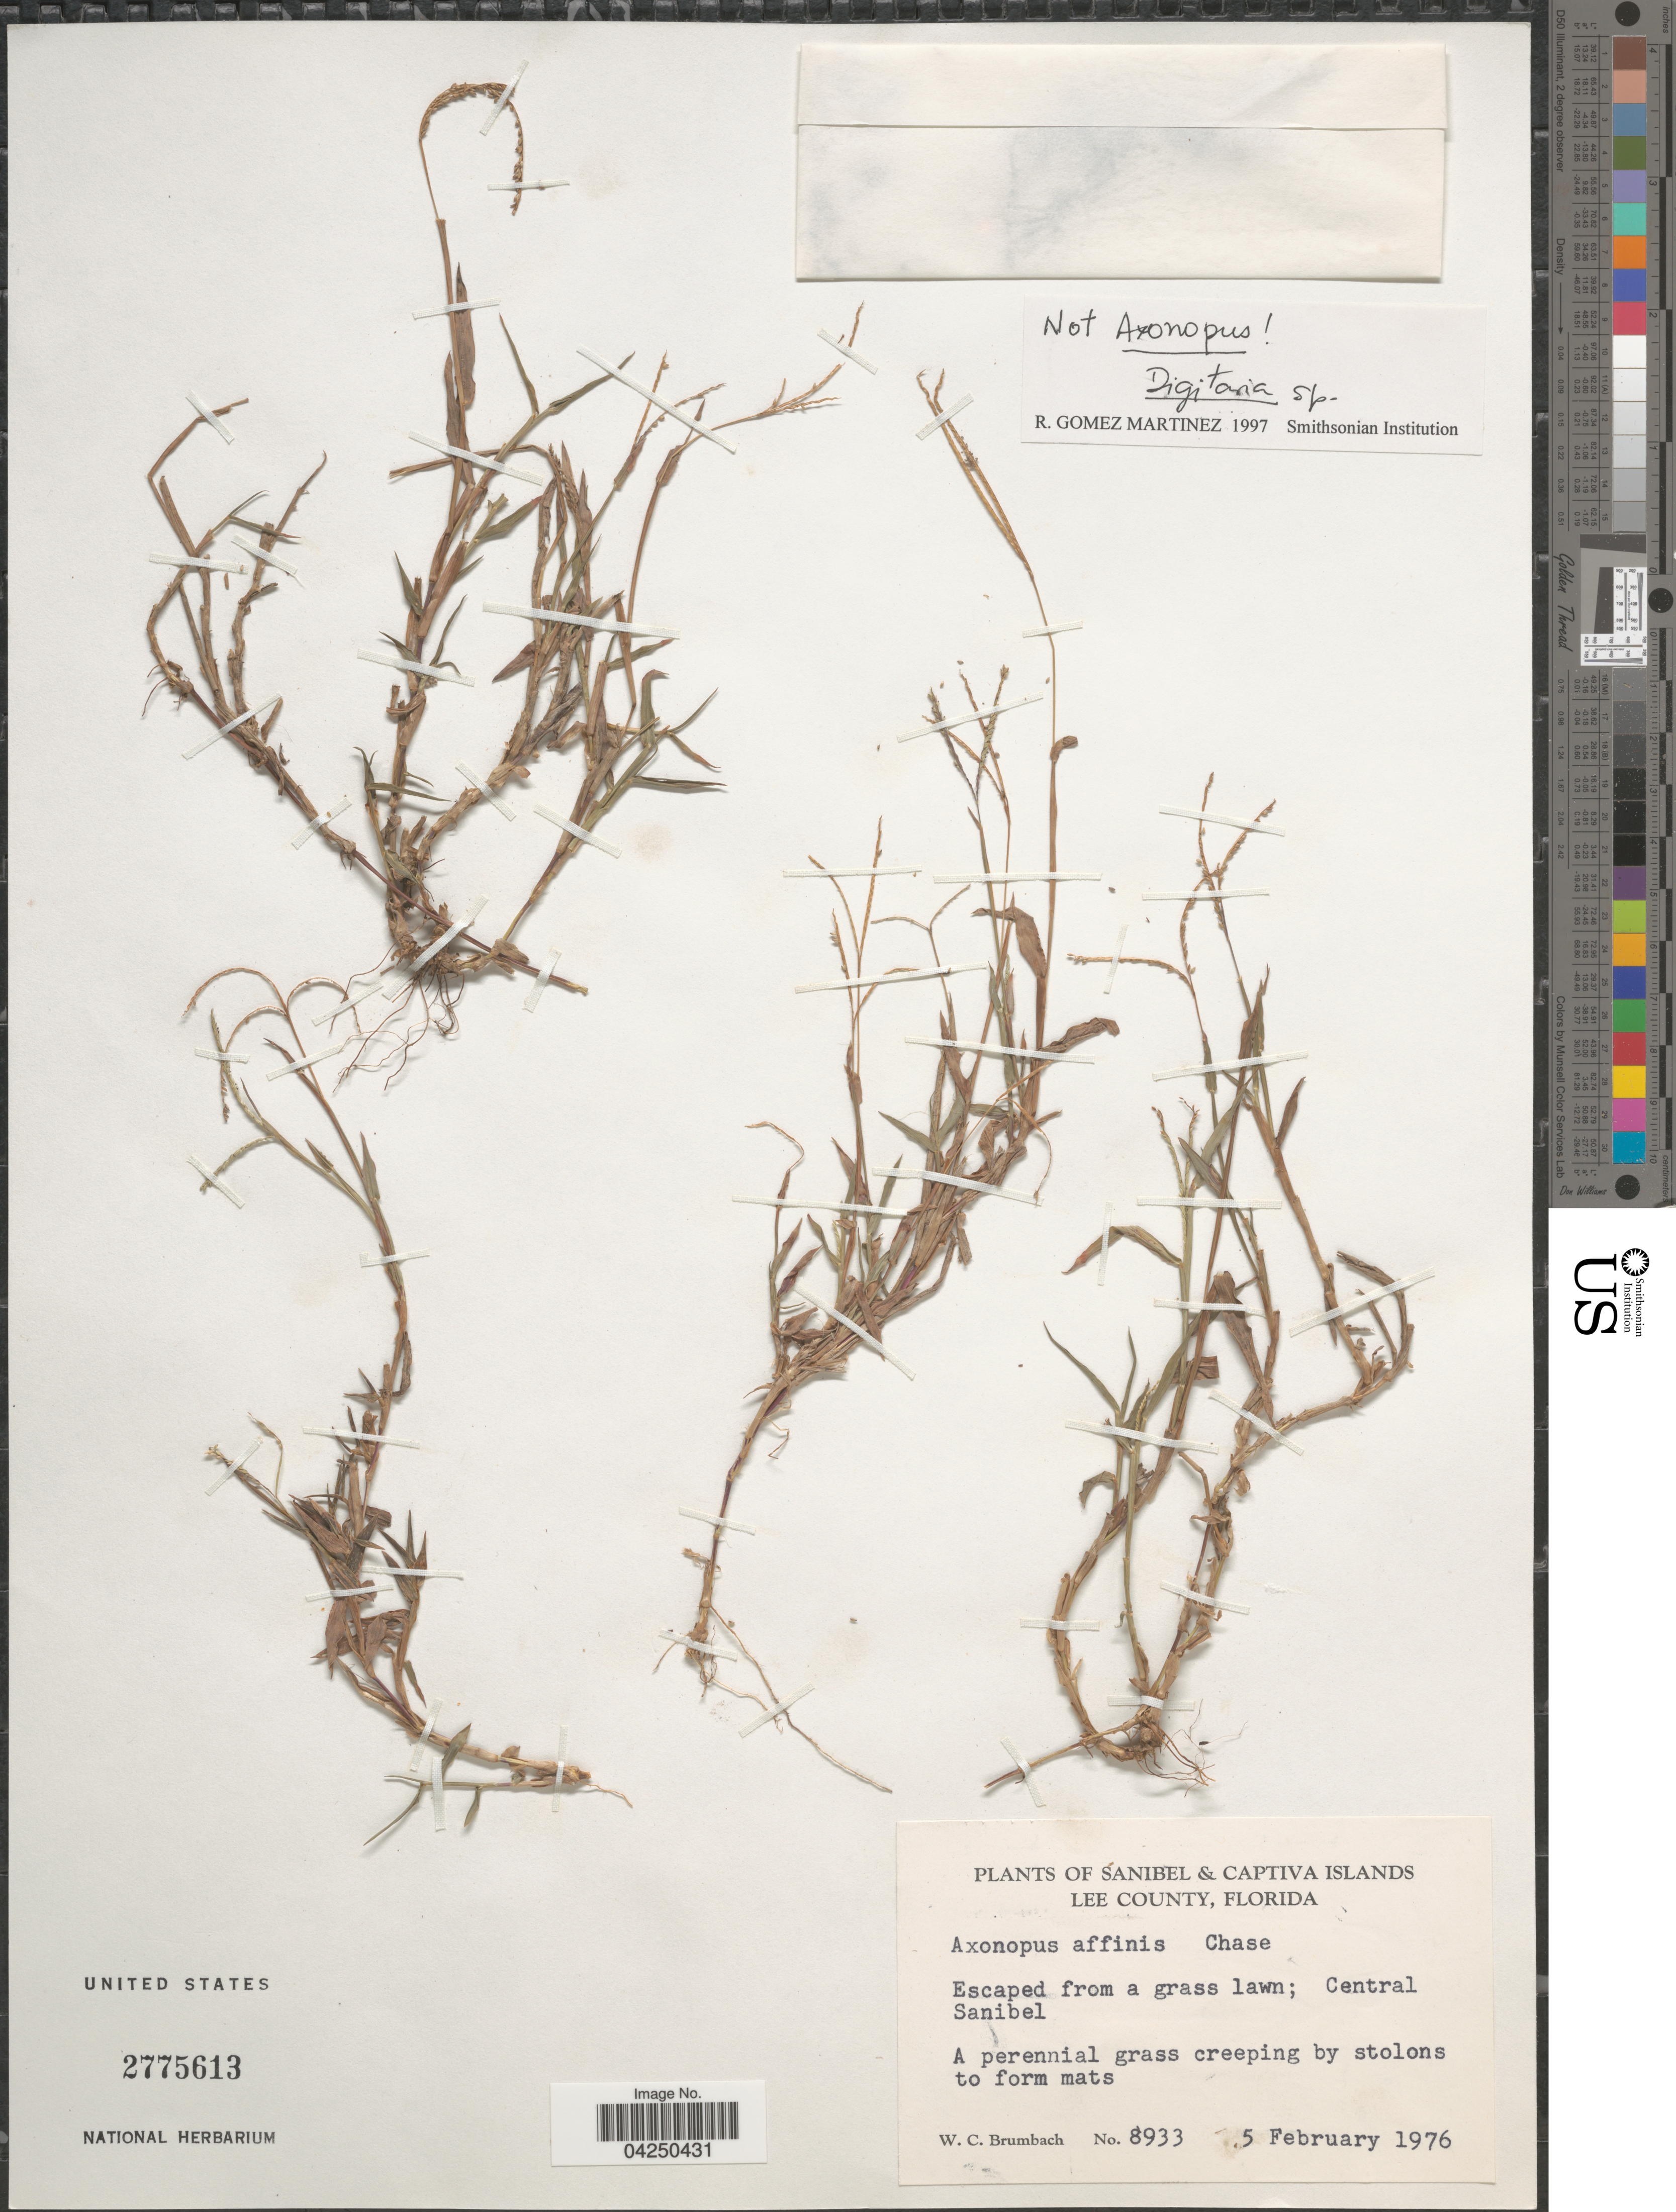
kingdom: Plantae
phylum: Tracheophyta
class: Liliopsida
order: Poales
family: Poaceae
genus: Digitaria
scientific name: Digitaria sp.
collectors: W. C. Brumbach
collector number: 8933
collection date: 1976-02-05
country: United States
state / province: Florida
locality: Sanibel & Captiva Islands. Lee County. Escaped from a grass lawn; Central Sanibel.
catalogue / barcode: US 2775613